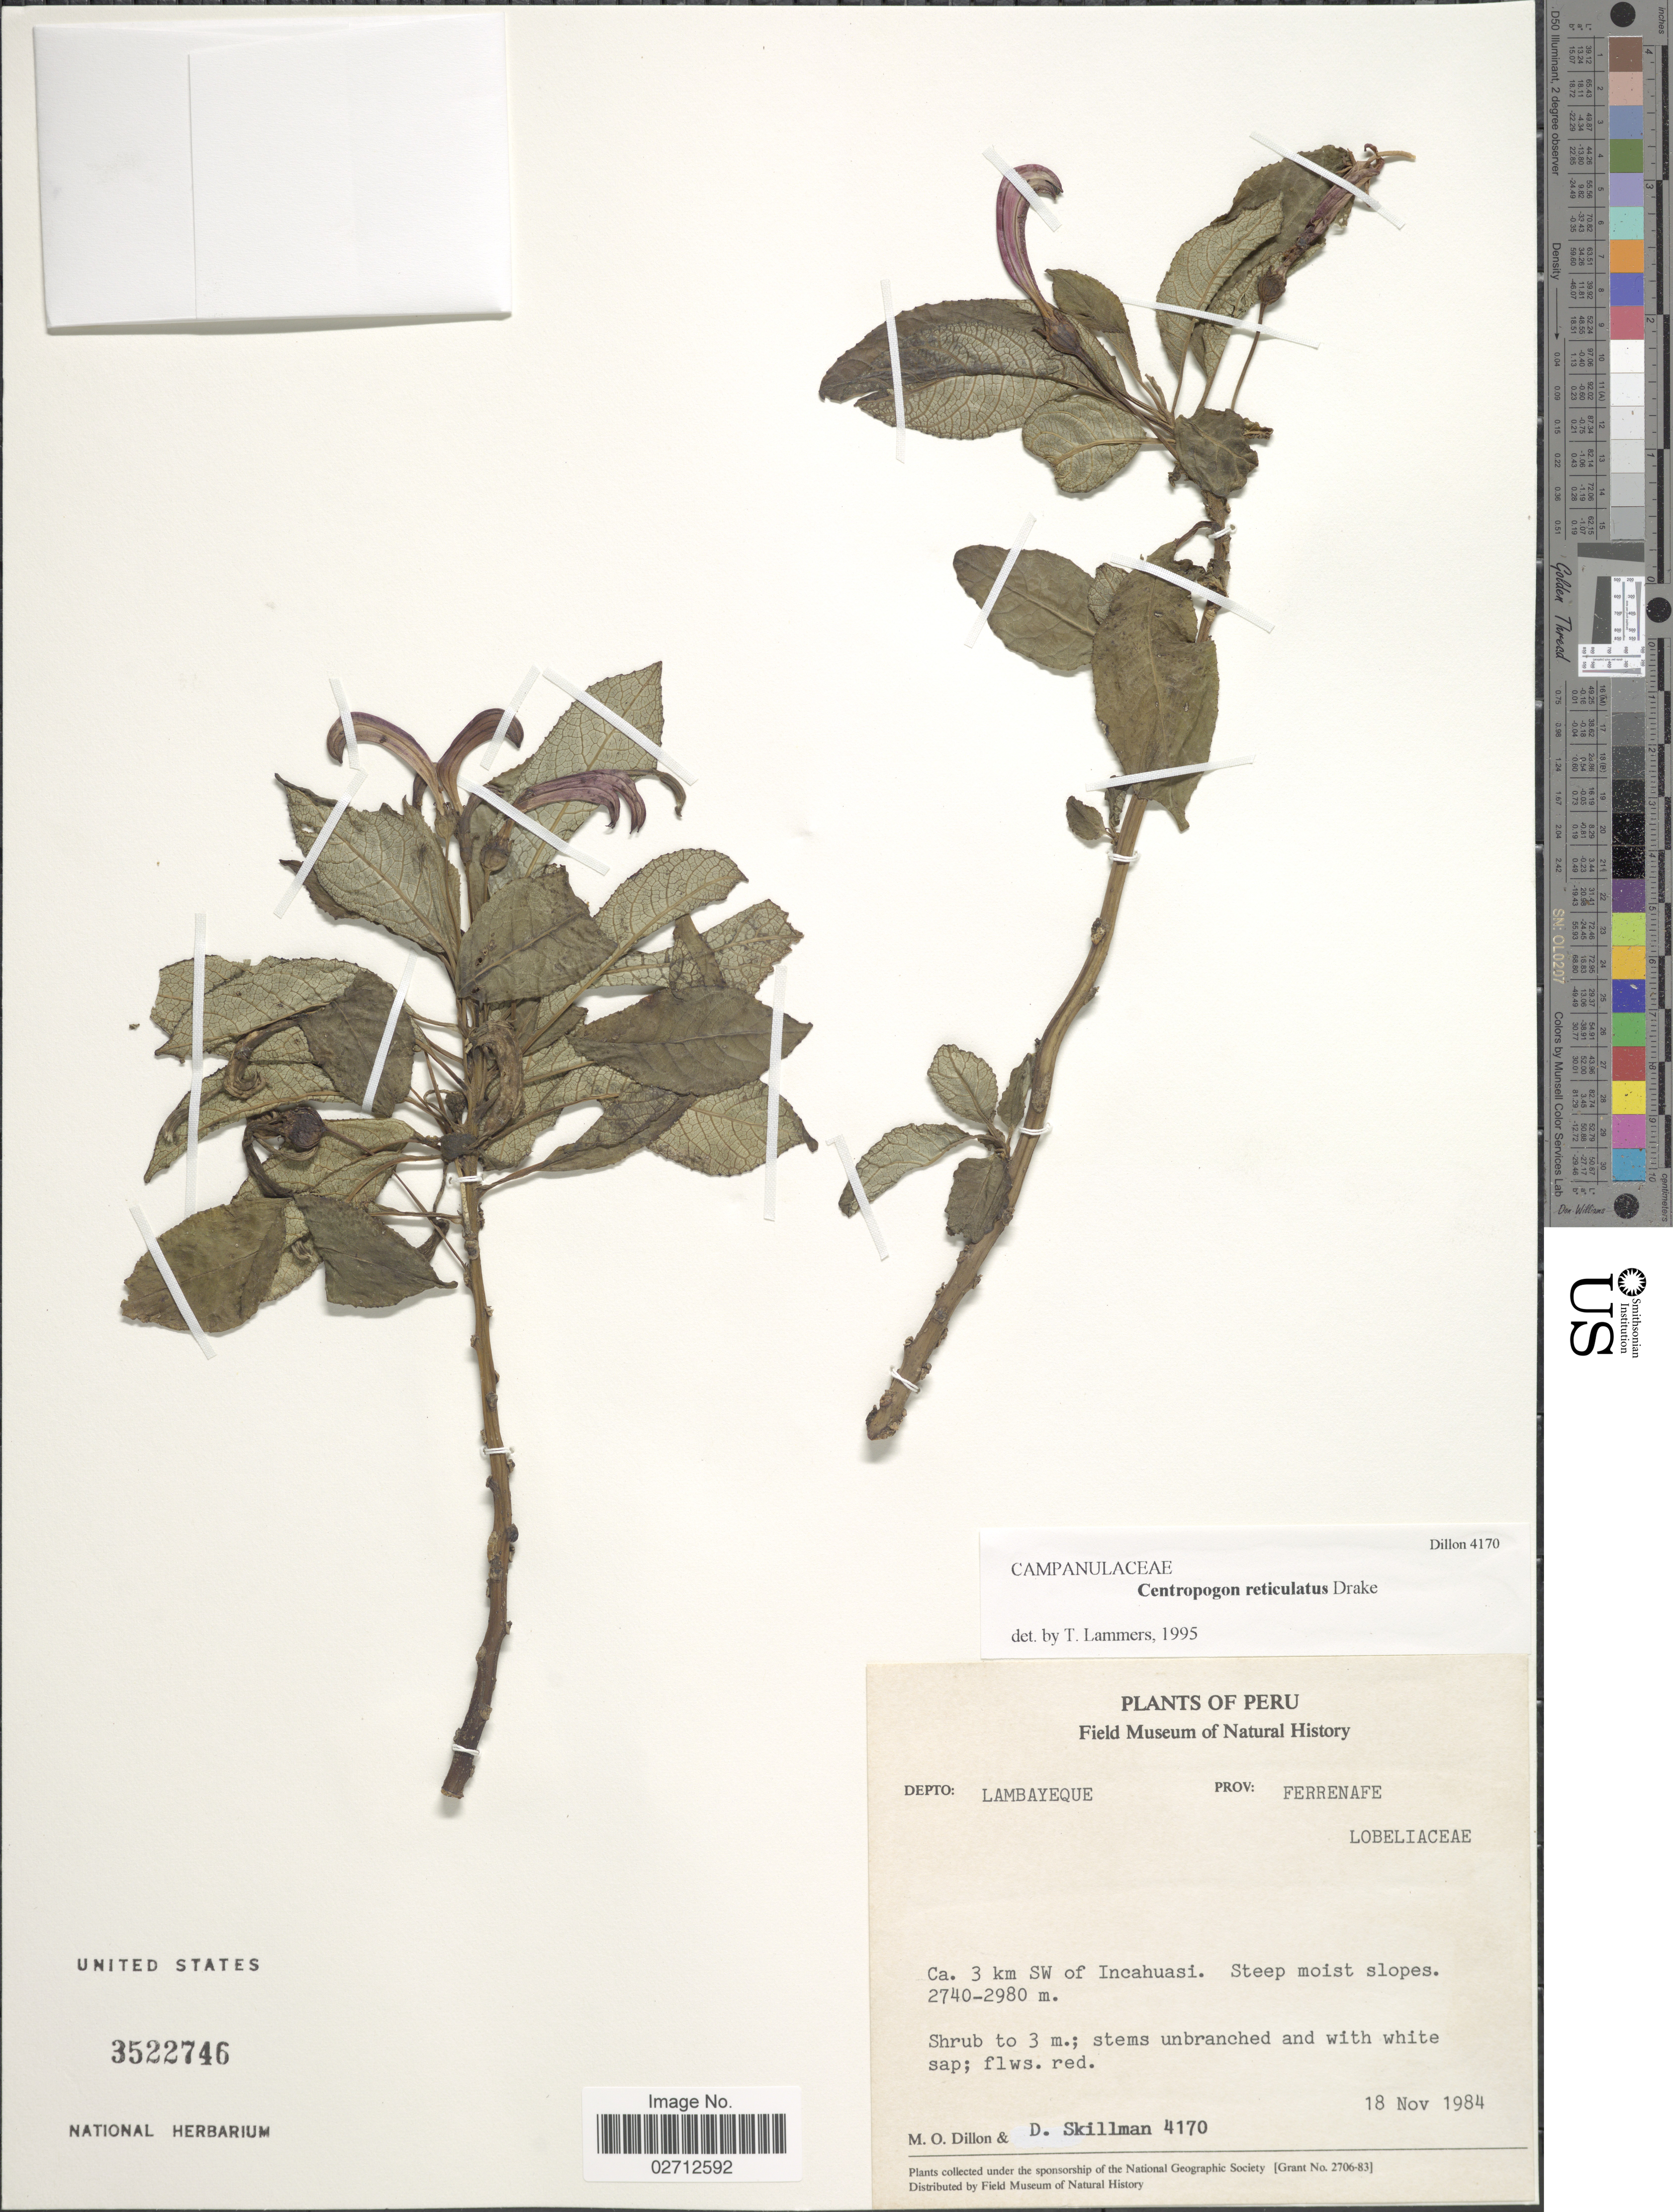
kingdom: Plantae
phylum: Tracheophyta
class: Magnoliopsida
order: Asterales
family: Campanulaceae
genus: Centropogon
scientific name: Centropogon reticulatus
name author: Drake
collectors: M. O. Dillon & D. Skillman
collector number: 4170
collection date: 1984-11-18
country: Peru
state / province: Lambayeque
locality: Depto: Lambayeque, Prov. Ferrenafe, Ca. 3 km SW of Incahuasi. Steep moist slopes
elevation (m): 2740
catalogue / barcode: US 3522746